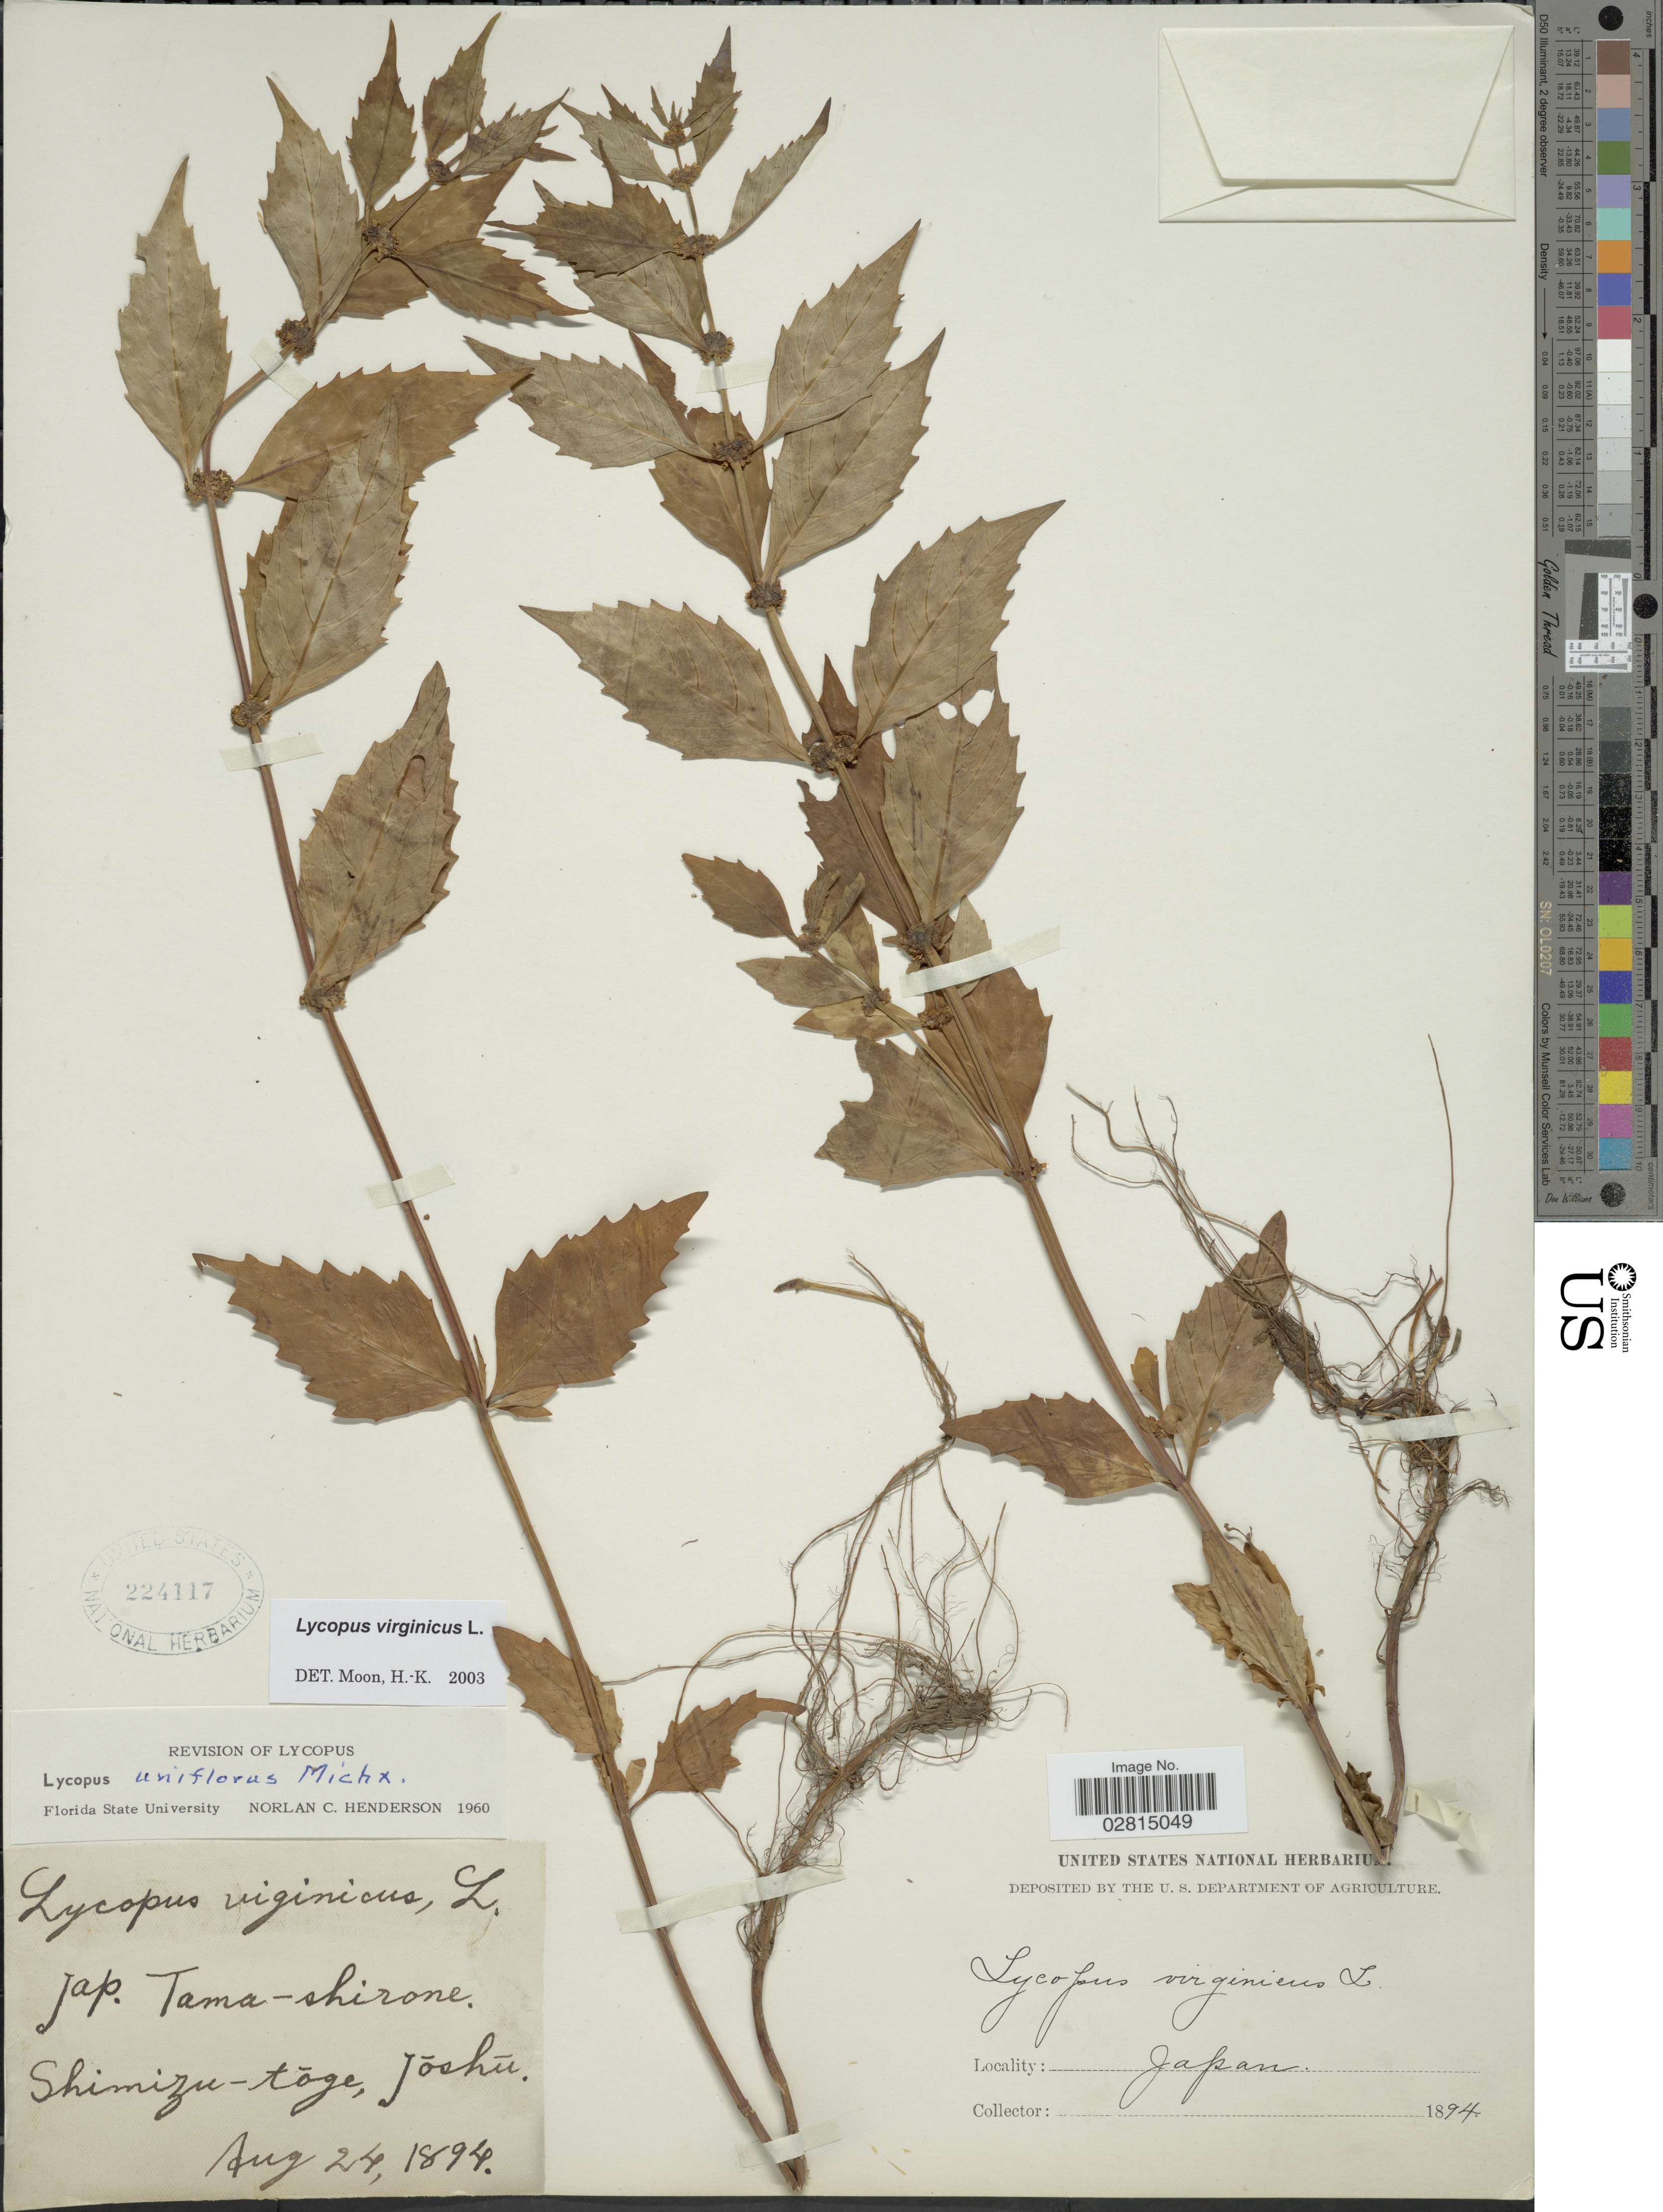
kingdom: Plantae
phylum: Tracheophyta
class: Magnoliopsida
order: Lamiales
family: Lamiaceae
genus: Lycopus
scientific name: Lycopus virginicus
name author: L.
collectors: ex herb. United States National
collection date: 1894-08-24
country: Japan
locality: Shimizu-tóge, Jóshú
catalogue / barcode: US 224117